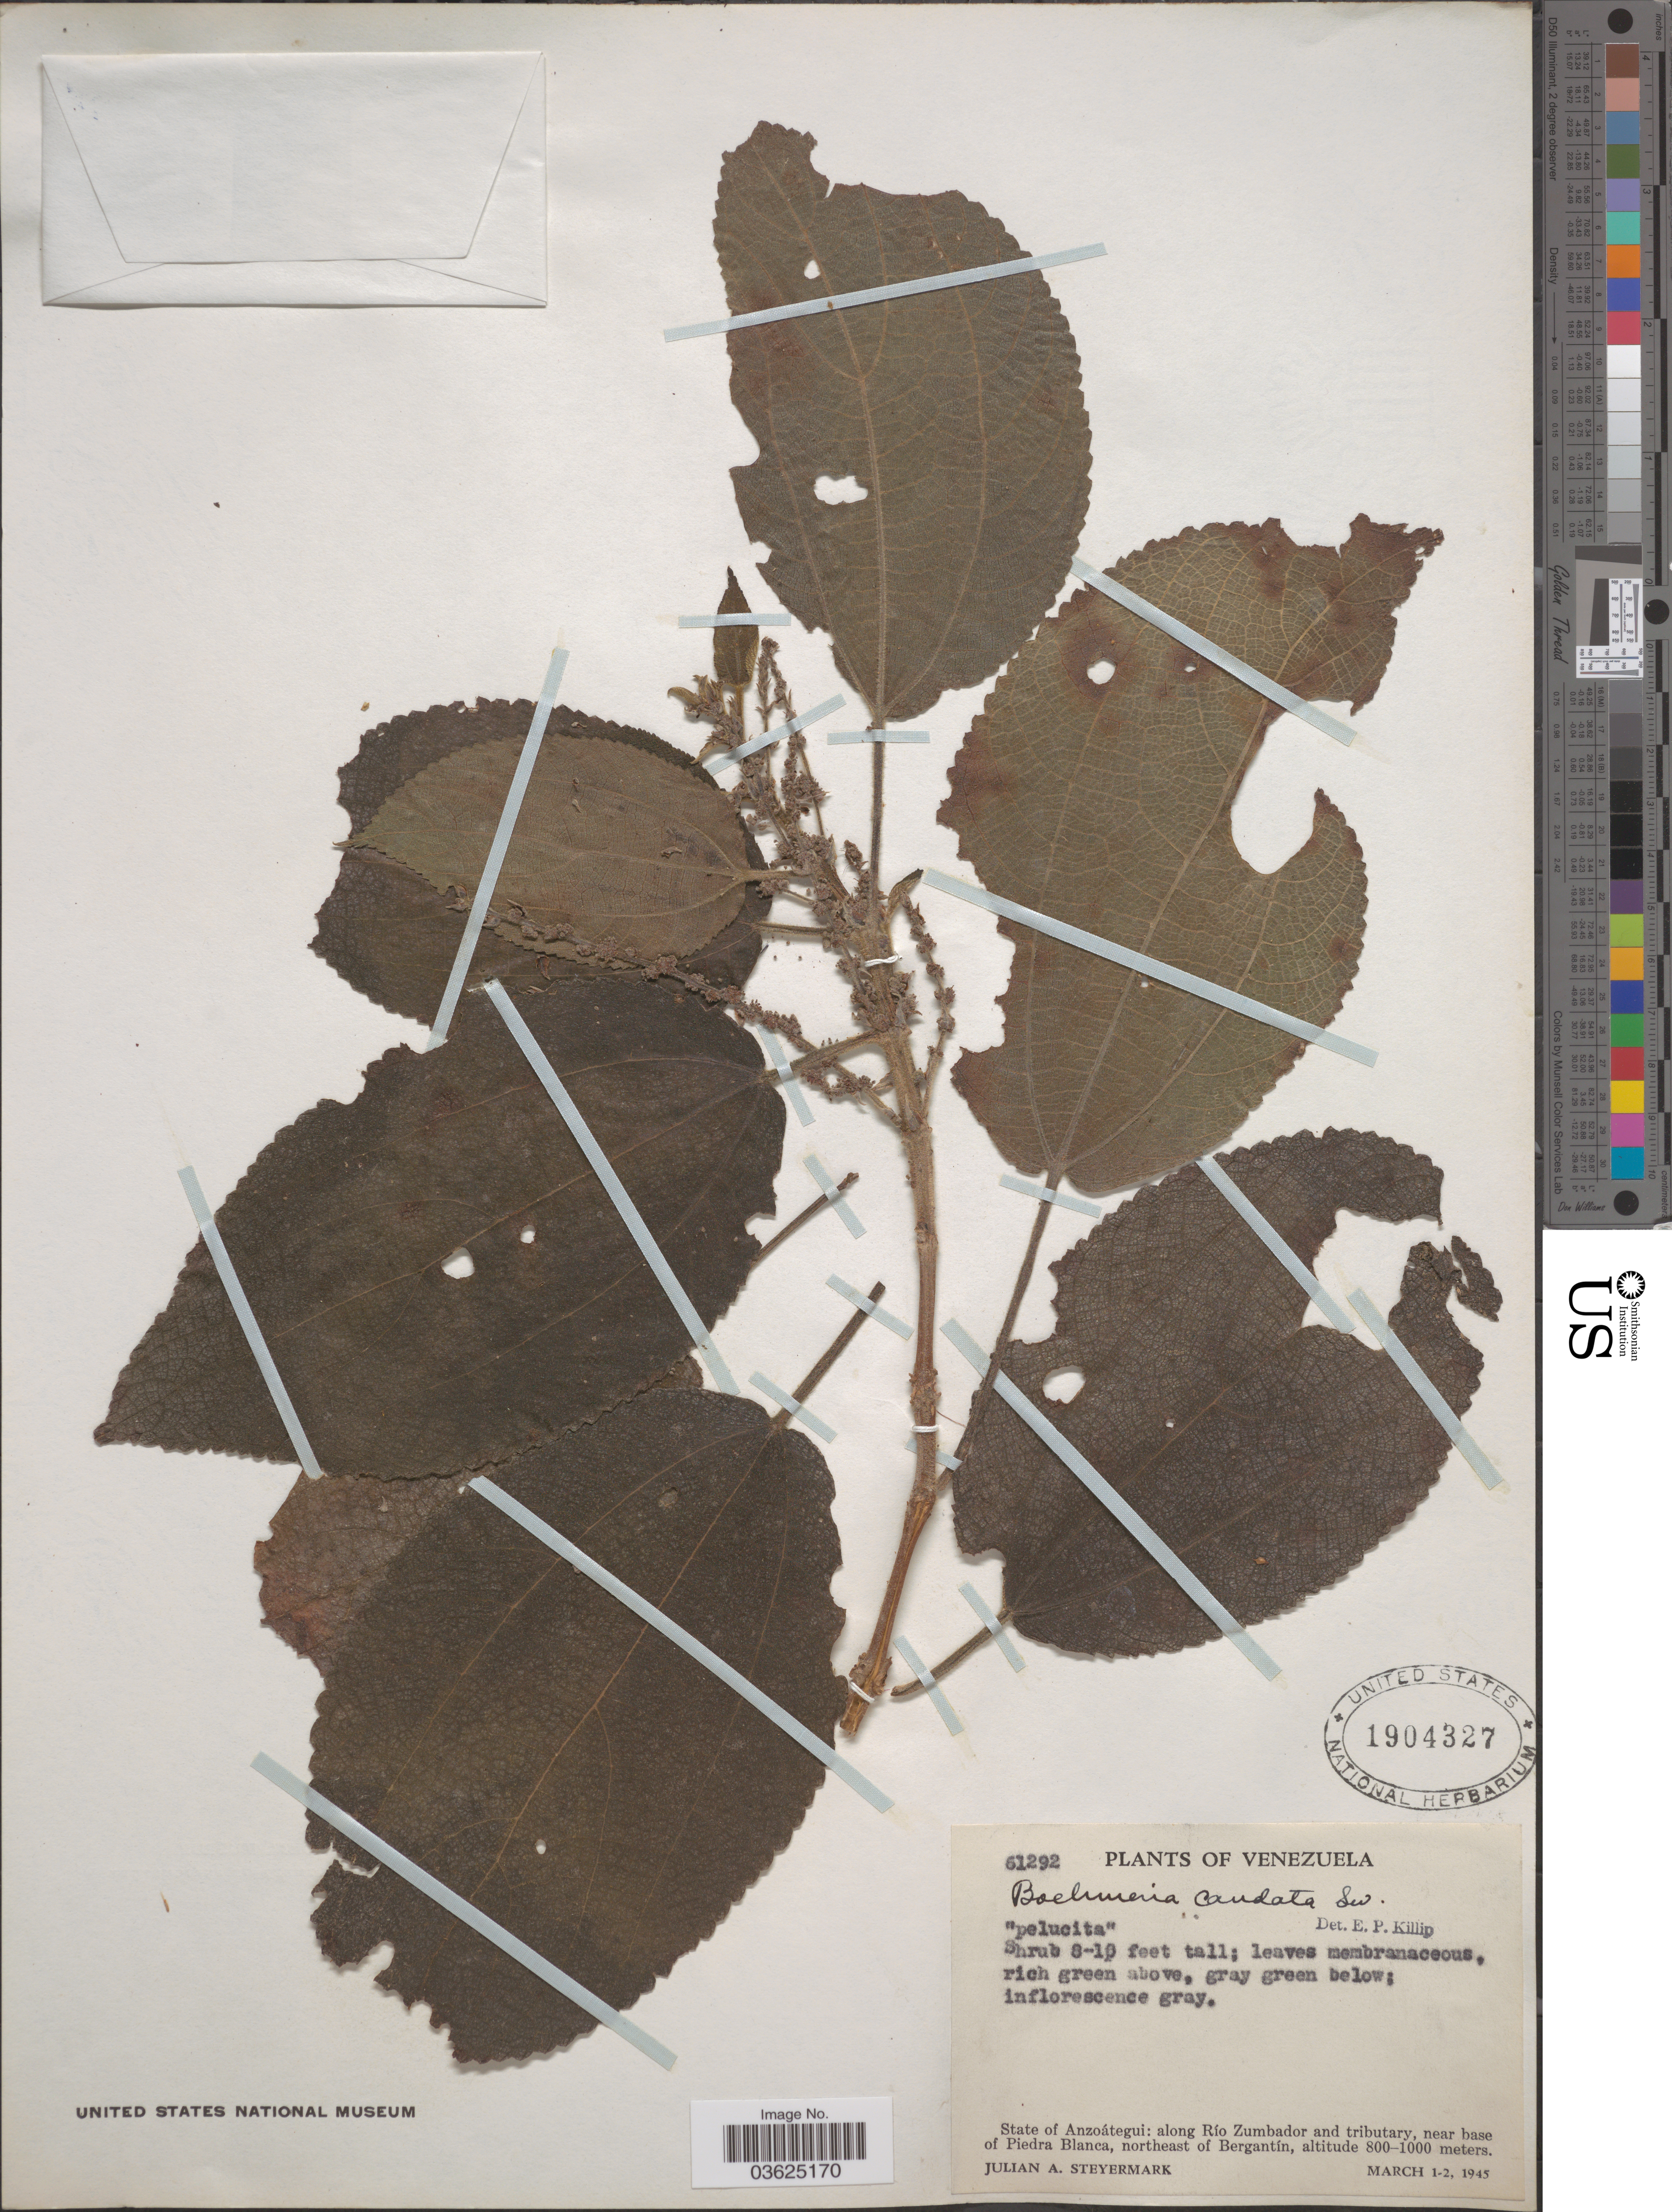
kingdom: Plantae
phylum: Tracheophyta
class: Magnoliopsida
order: Rosales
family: Urticaceae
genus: Boehmeria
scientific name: Boehmeria caudata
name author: Sw.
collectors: J. Steyermark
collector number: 61292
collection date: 1945-03-01/1945-03-02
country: Venezuela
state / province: Anzoategui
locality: Along Río Zumbador and tributary, near base of Piedra Blanca, northeast of Bergantín.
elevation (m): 800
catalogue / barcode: US 1904327